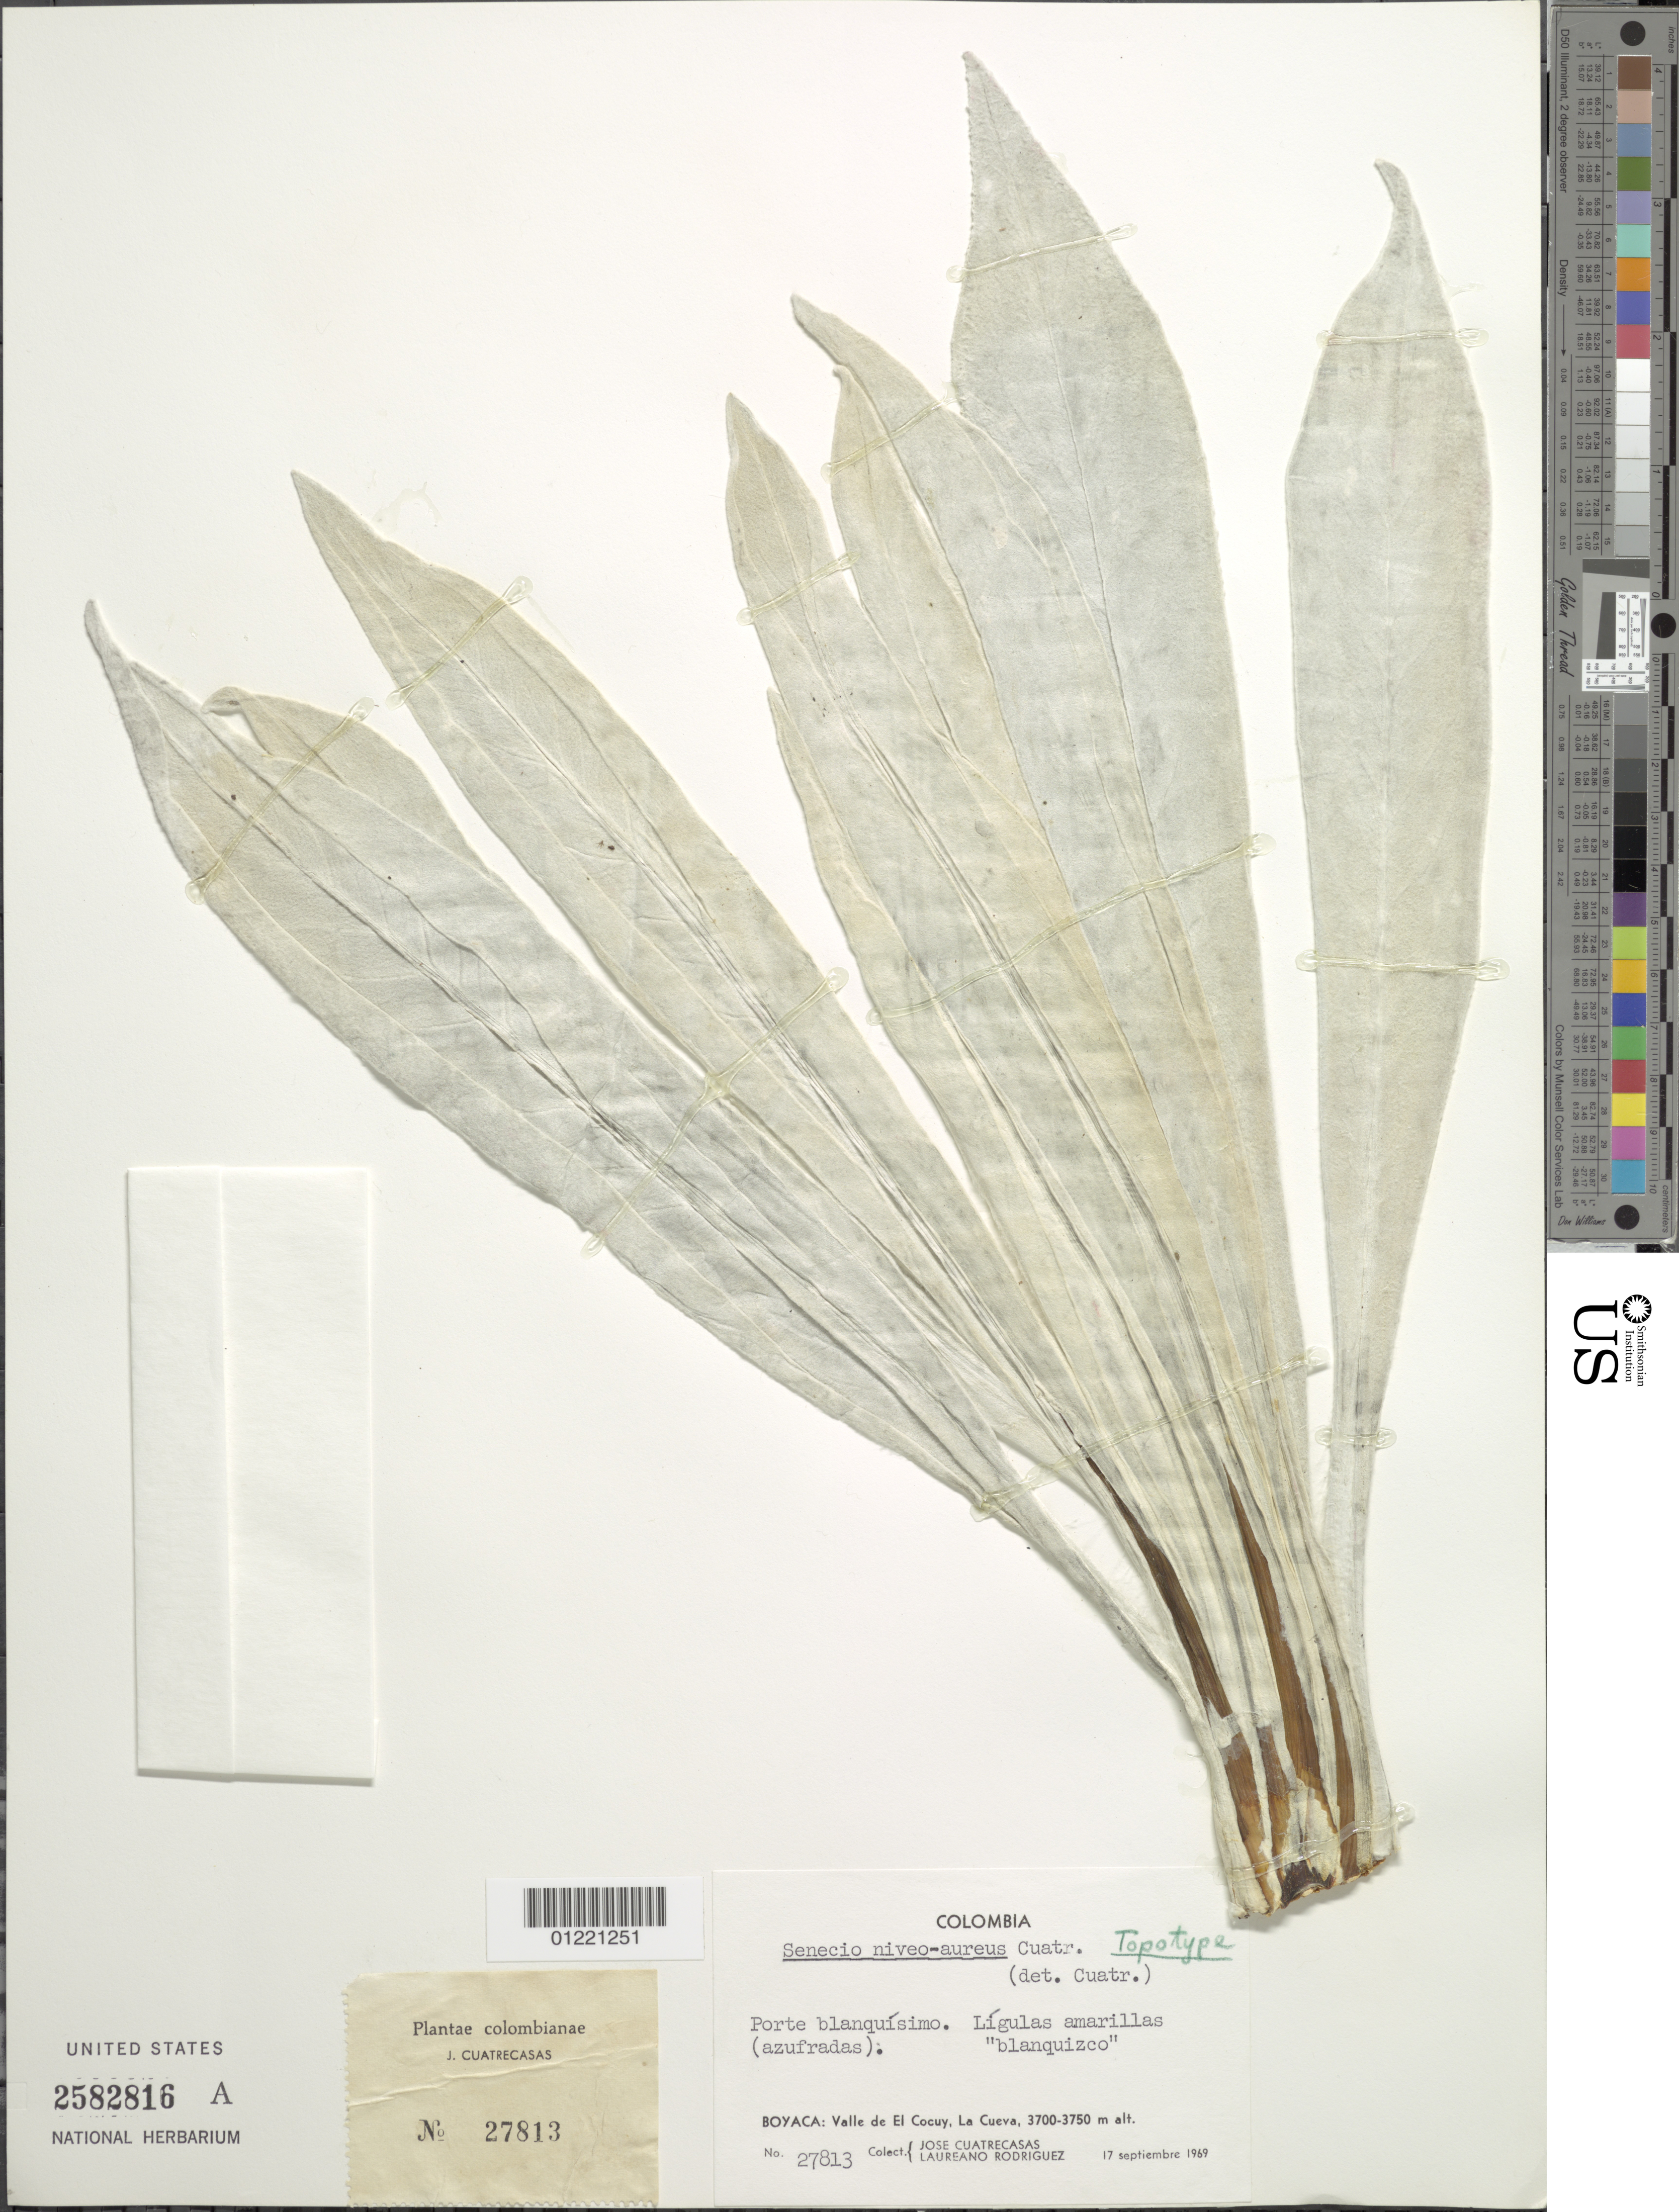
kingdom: Plantae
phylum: Tracheophyta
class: Magnoliopsida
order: Asterales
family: Asteraceae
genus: Senecio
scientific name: Senecio niveo-aureus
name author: Cuatrec.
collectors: J. Cuatrecasas & L. Rodriguez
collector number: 27813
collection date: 1969-09-17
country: Colombia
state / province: Boyacá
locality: Valle de El Cocuy, La Cueva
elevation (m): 3700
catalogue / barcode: US 2582816A